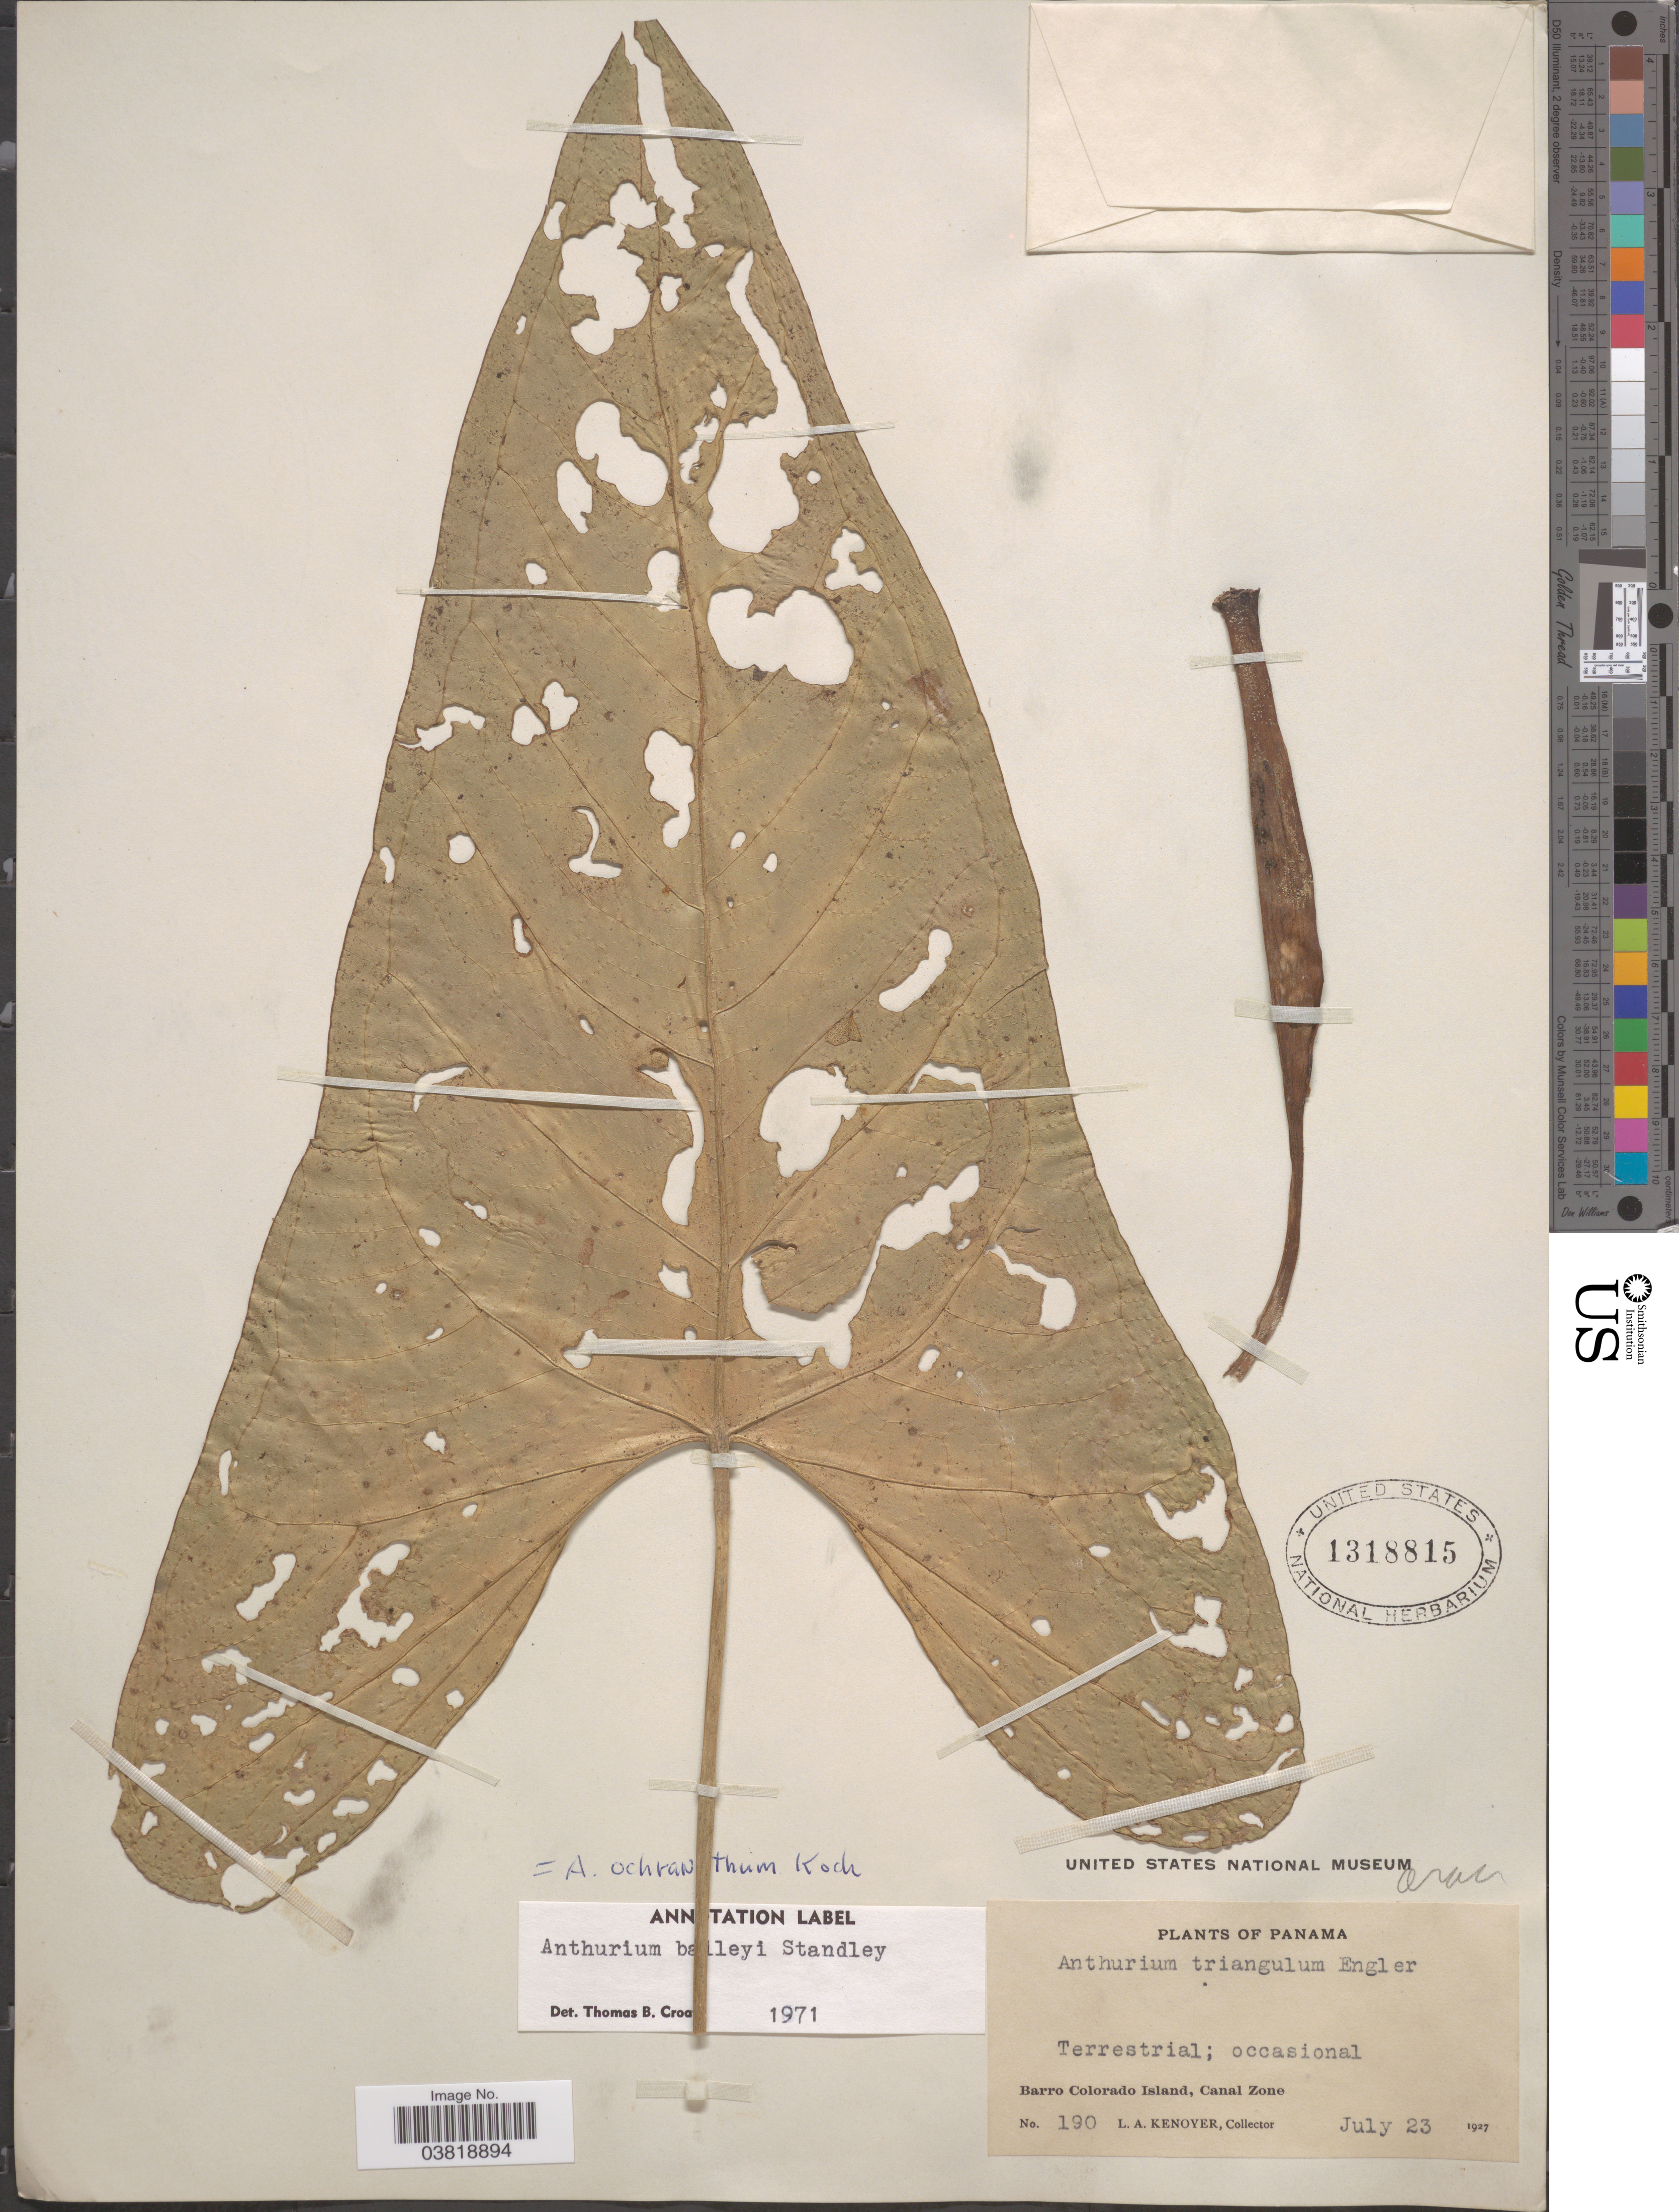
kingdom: Plantae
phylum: Tracheophyta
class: Liliopsida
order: Alismatales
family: Araceae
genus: Anthurium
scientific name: Anthurium ochranthum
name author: K. Koch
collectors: L. A. Kenoyer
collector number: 190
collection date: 1927-07-23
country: Panama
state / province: Panamá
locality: Barro Colorado Island, Canal Zone.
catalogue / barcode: US 1318815